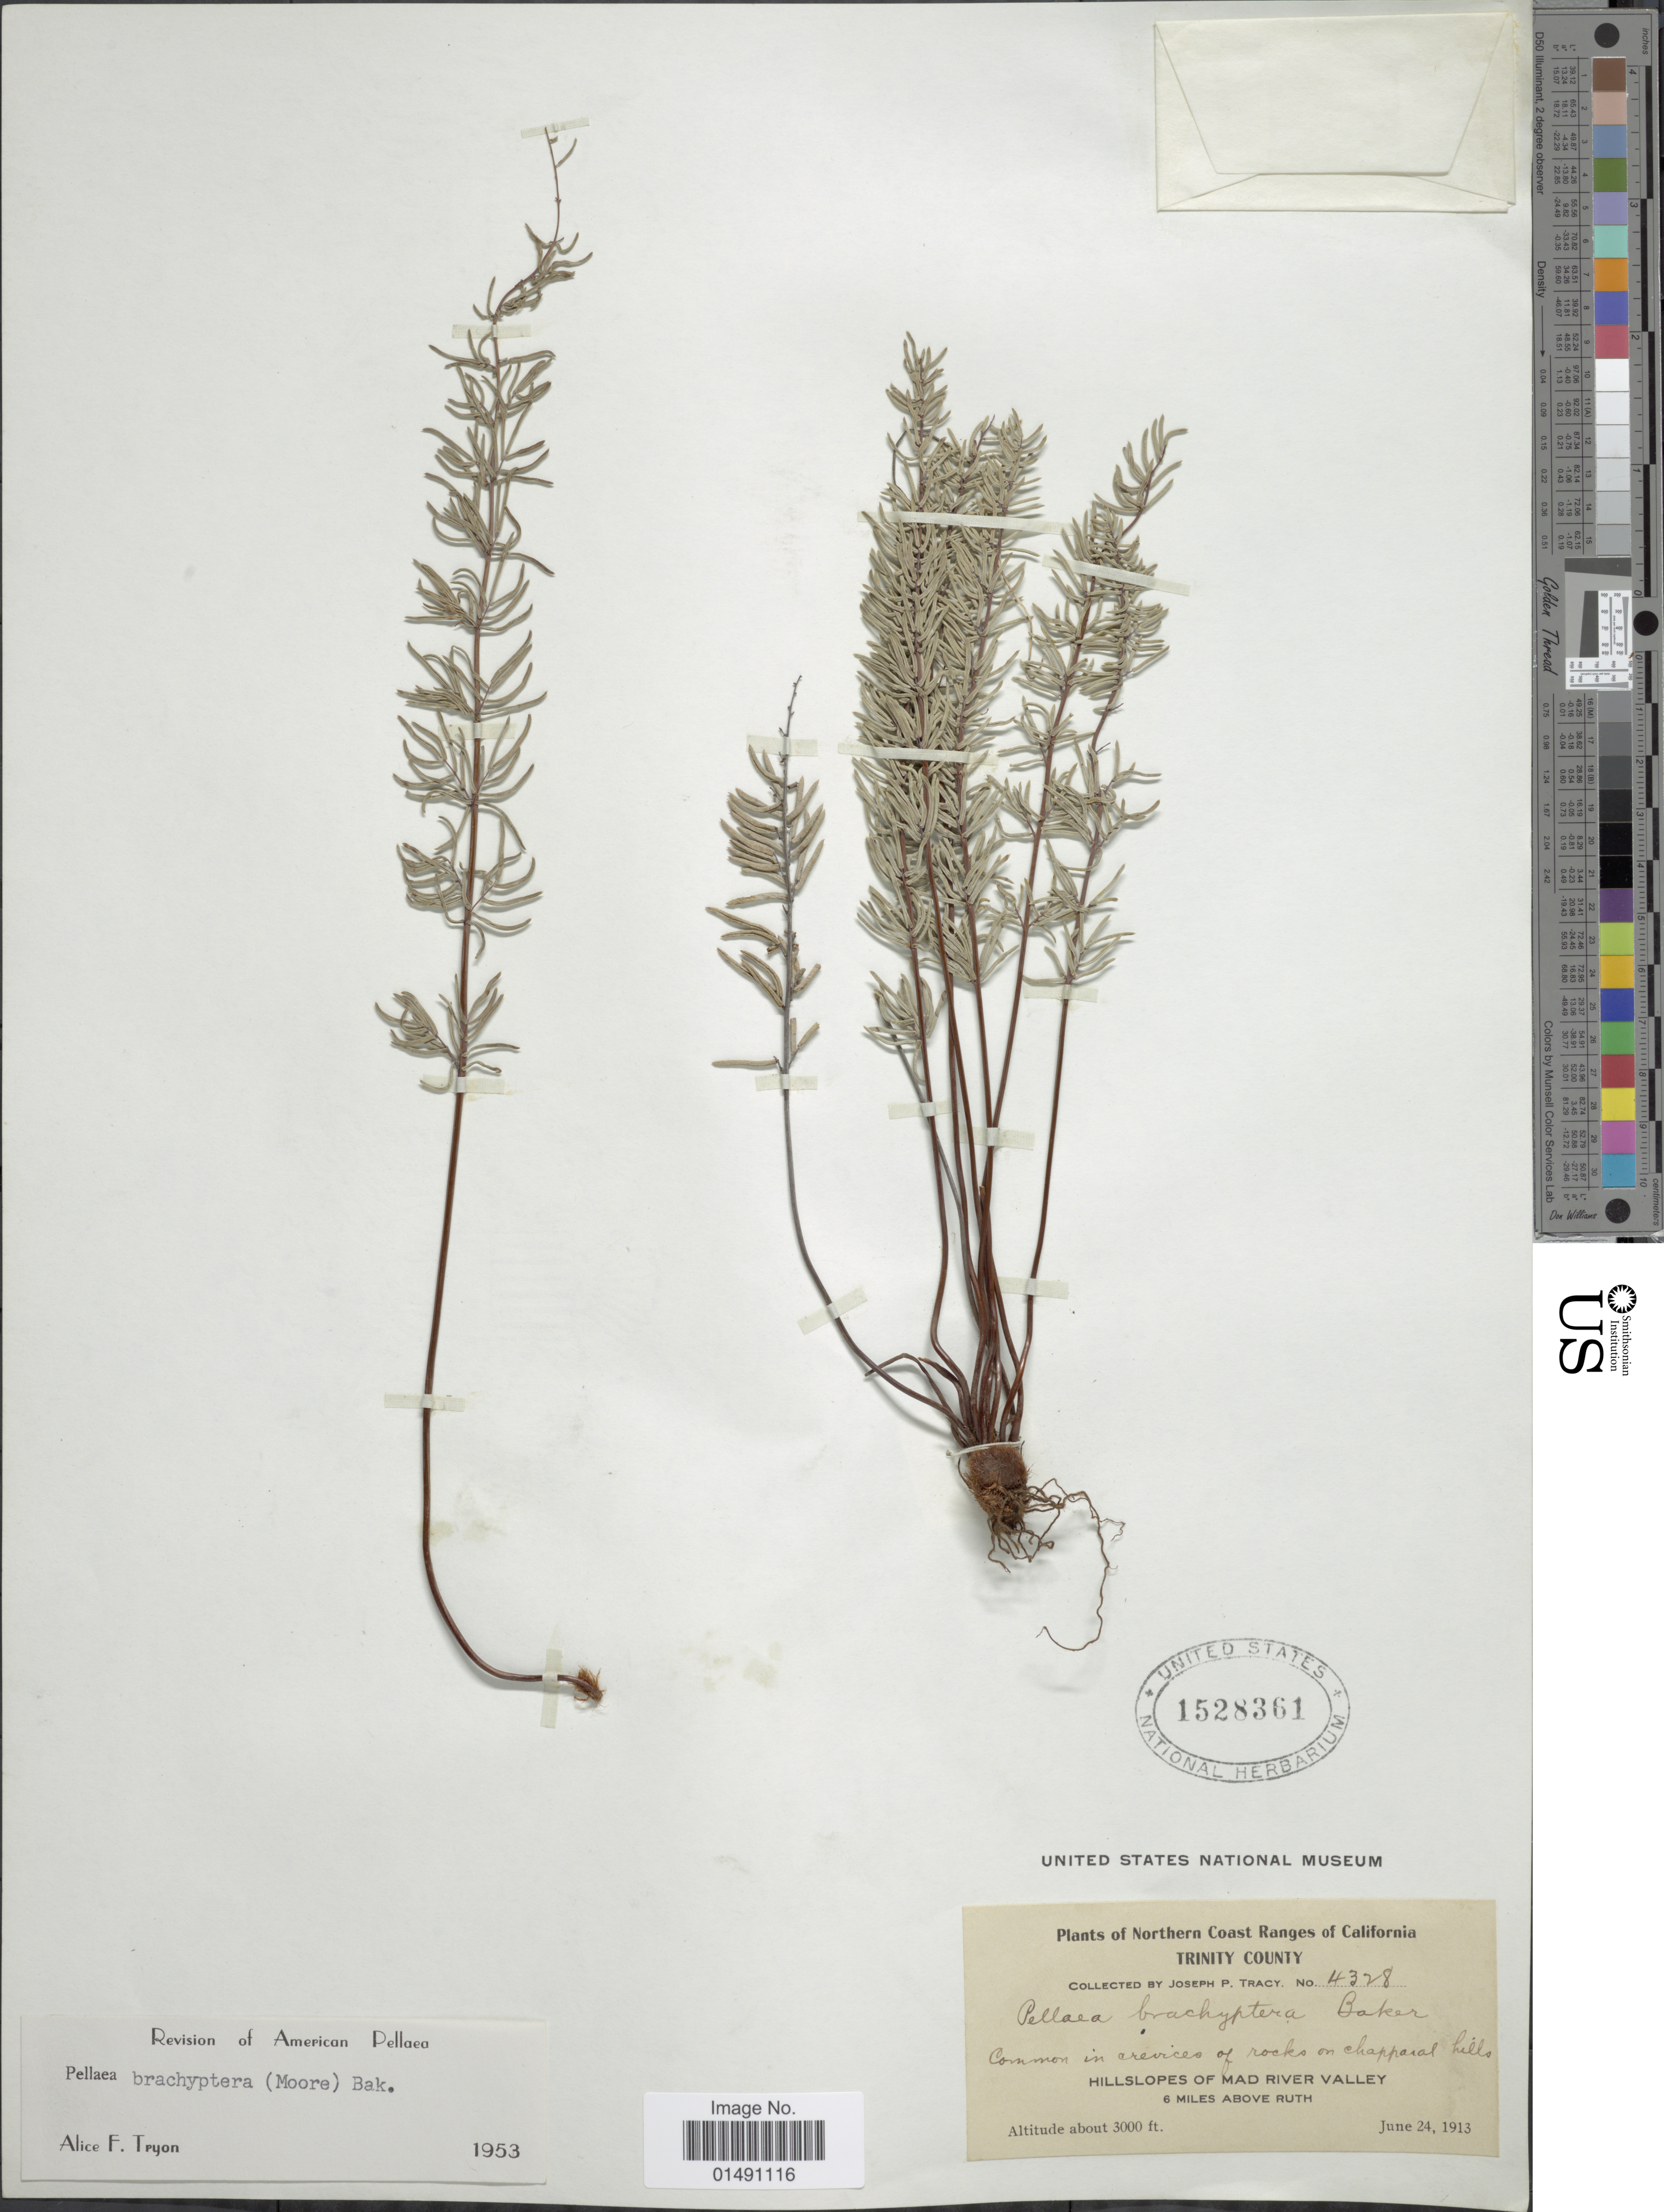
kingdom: Plantae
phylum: Tracheophyta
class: Polypodiopsida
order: Polypodiales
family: Pteridaceae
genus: Pellaea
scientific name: Pellaea brachyptera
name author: (T. Moore) Baker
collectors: J. Tracy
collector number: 4328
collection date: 1913-06-24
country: United States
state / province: California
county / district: Trinity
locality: Northern Coast Ranges of California, Tnnity County, Common in arevices of rocks on chapparal hills, Hillslopes of Mad River Valley 6 miles above Ruth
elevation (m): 914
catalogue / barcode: US 1528361